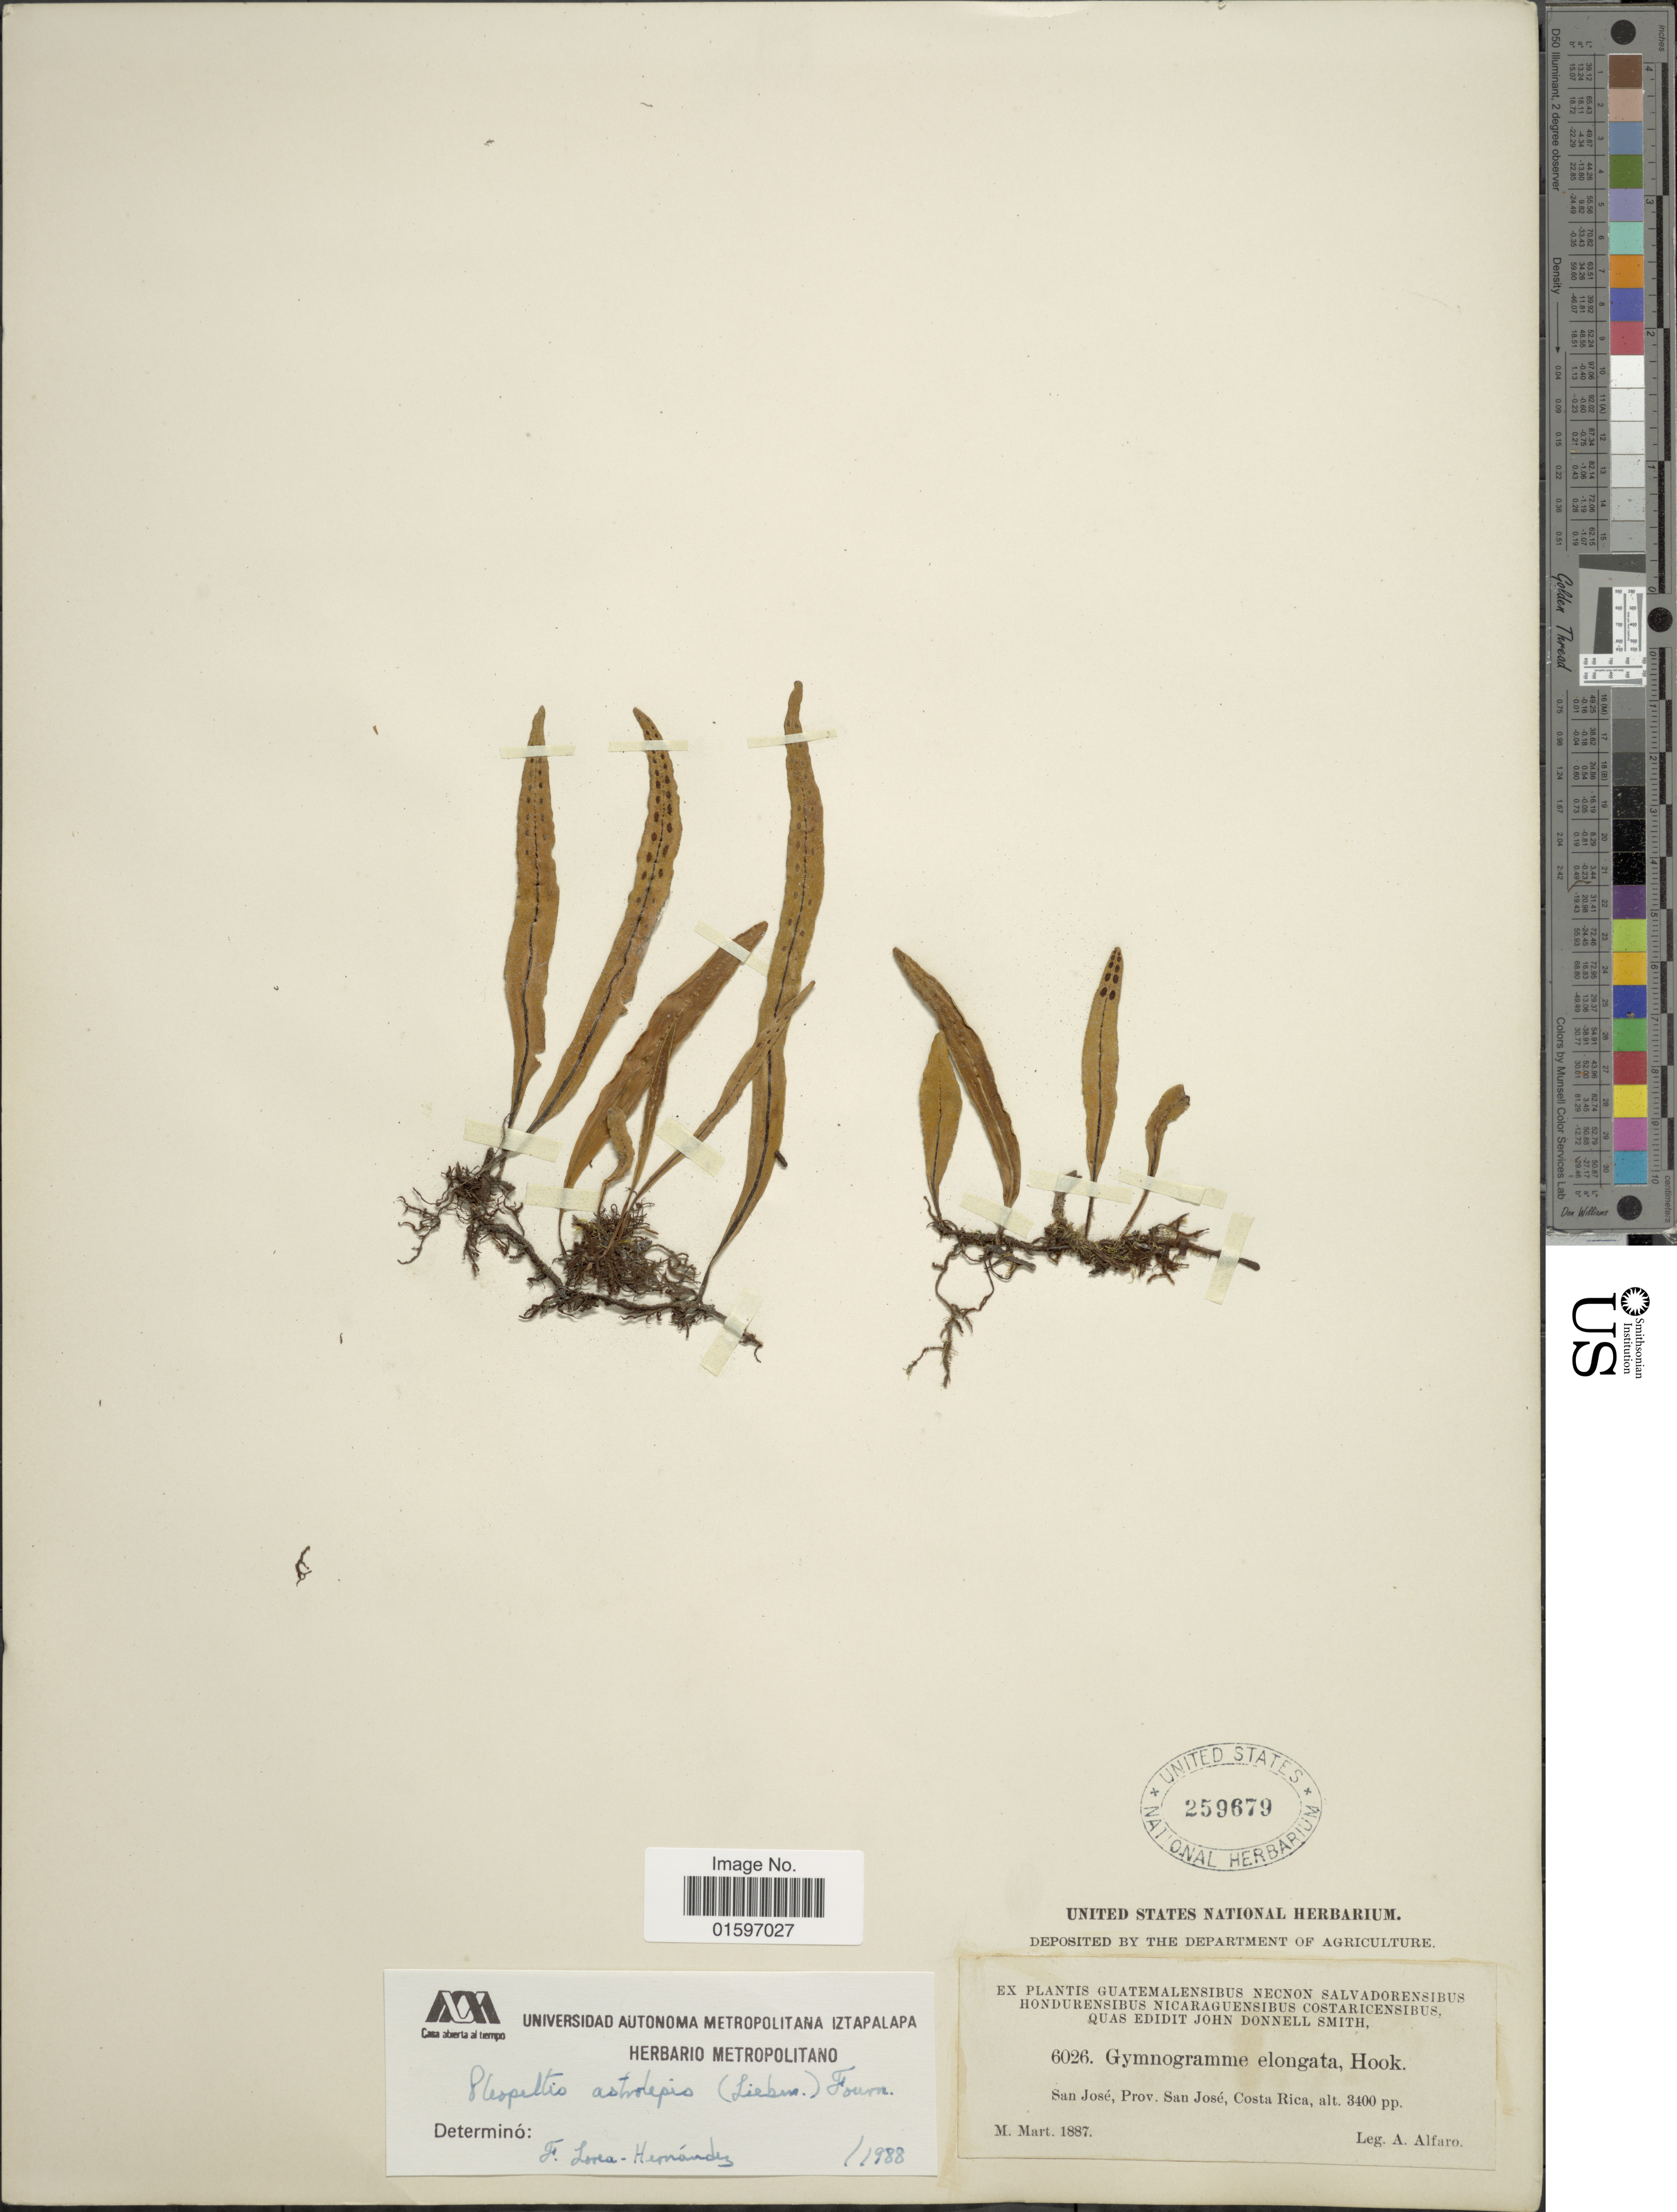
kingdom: Plantae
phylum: Tracheophyta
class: Polypodiopsida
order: Polypodiales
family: Polypodiaceae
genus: Pleopeltis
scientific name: Pleopeltis astrolepis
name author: (Liebm.) E. Fourn.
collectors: A. Alfaro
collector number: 6026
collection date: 1887-03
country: Costa Rica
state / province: San José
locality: San José, Prov. San José.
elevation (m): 1036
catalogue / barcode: US 259679